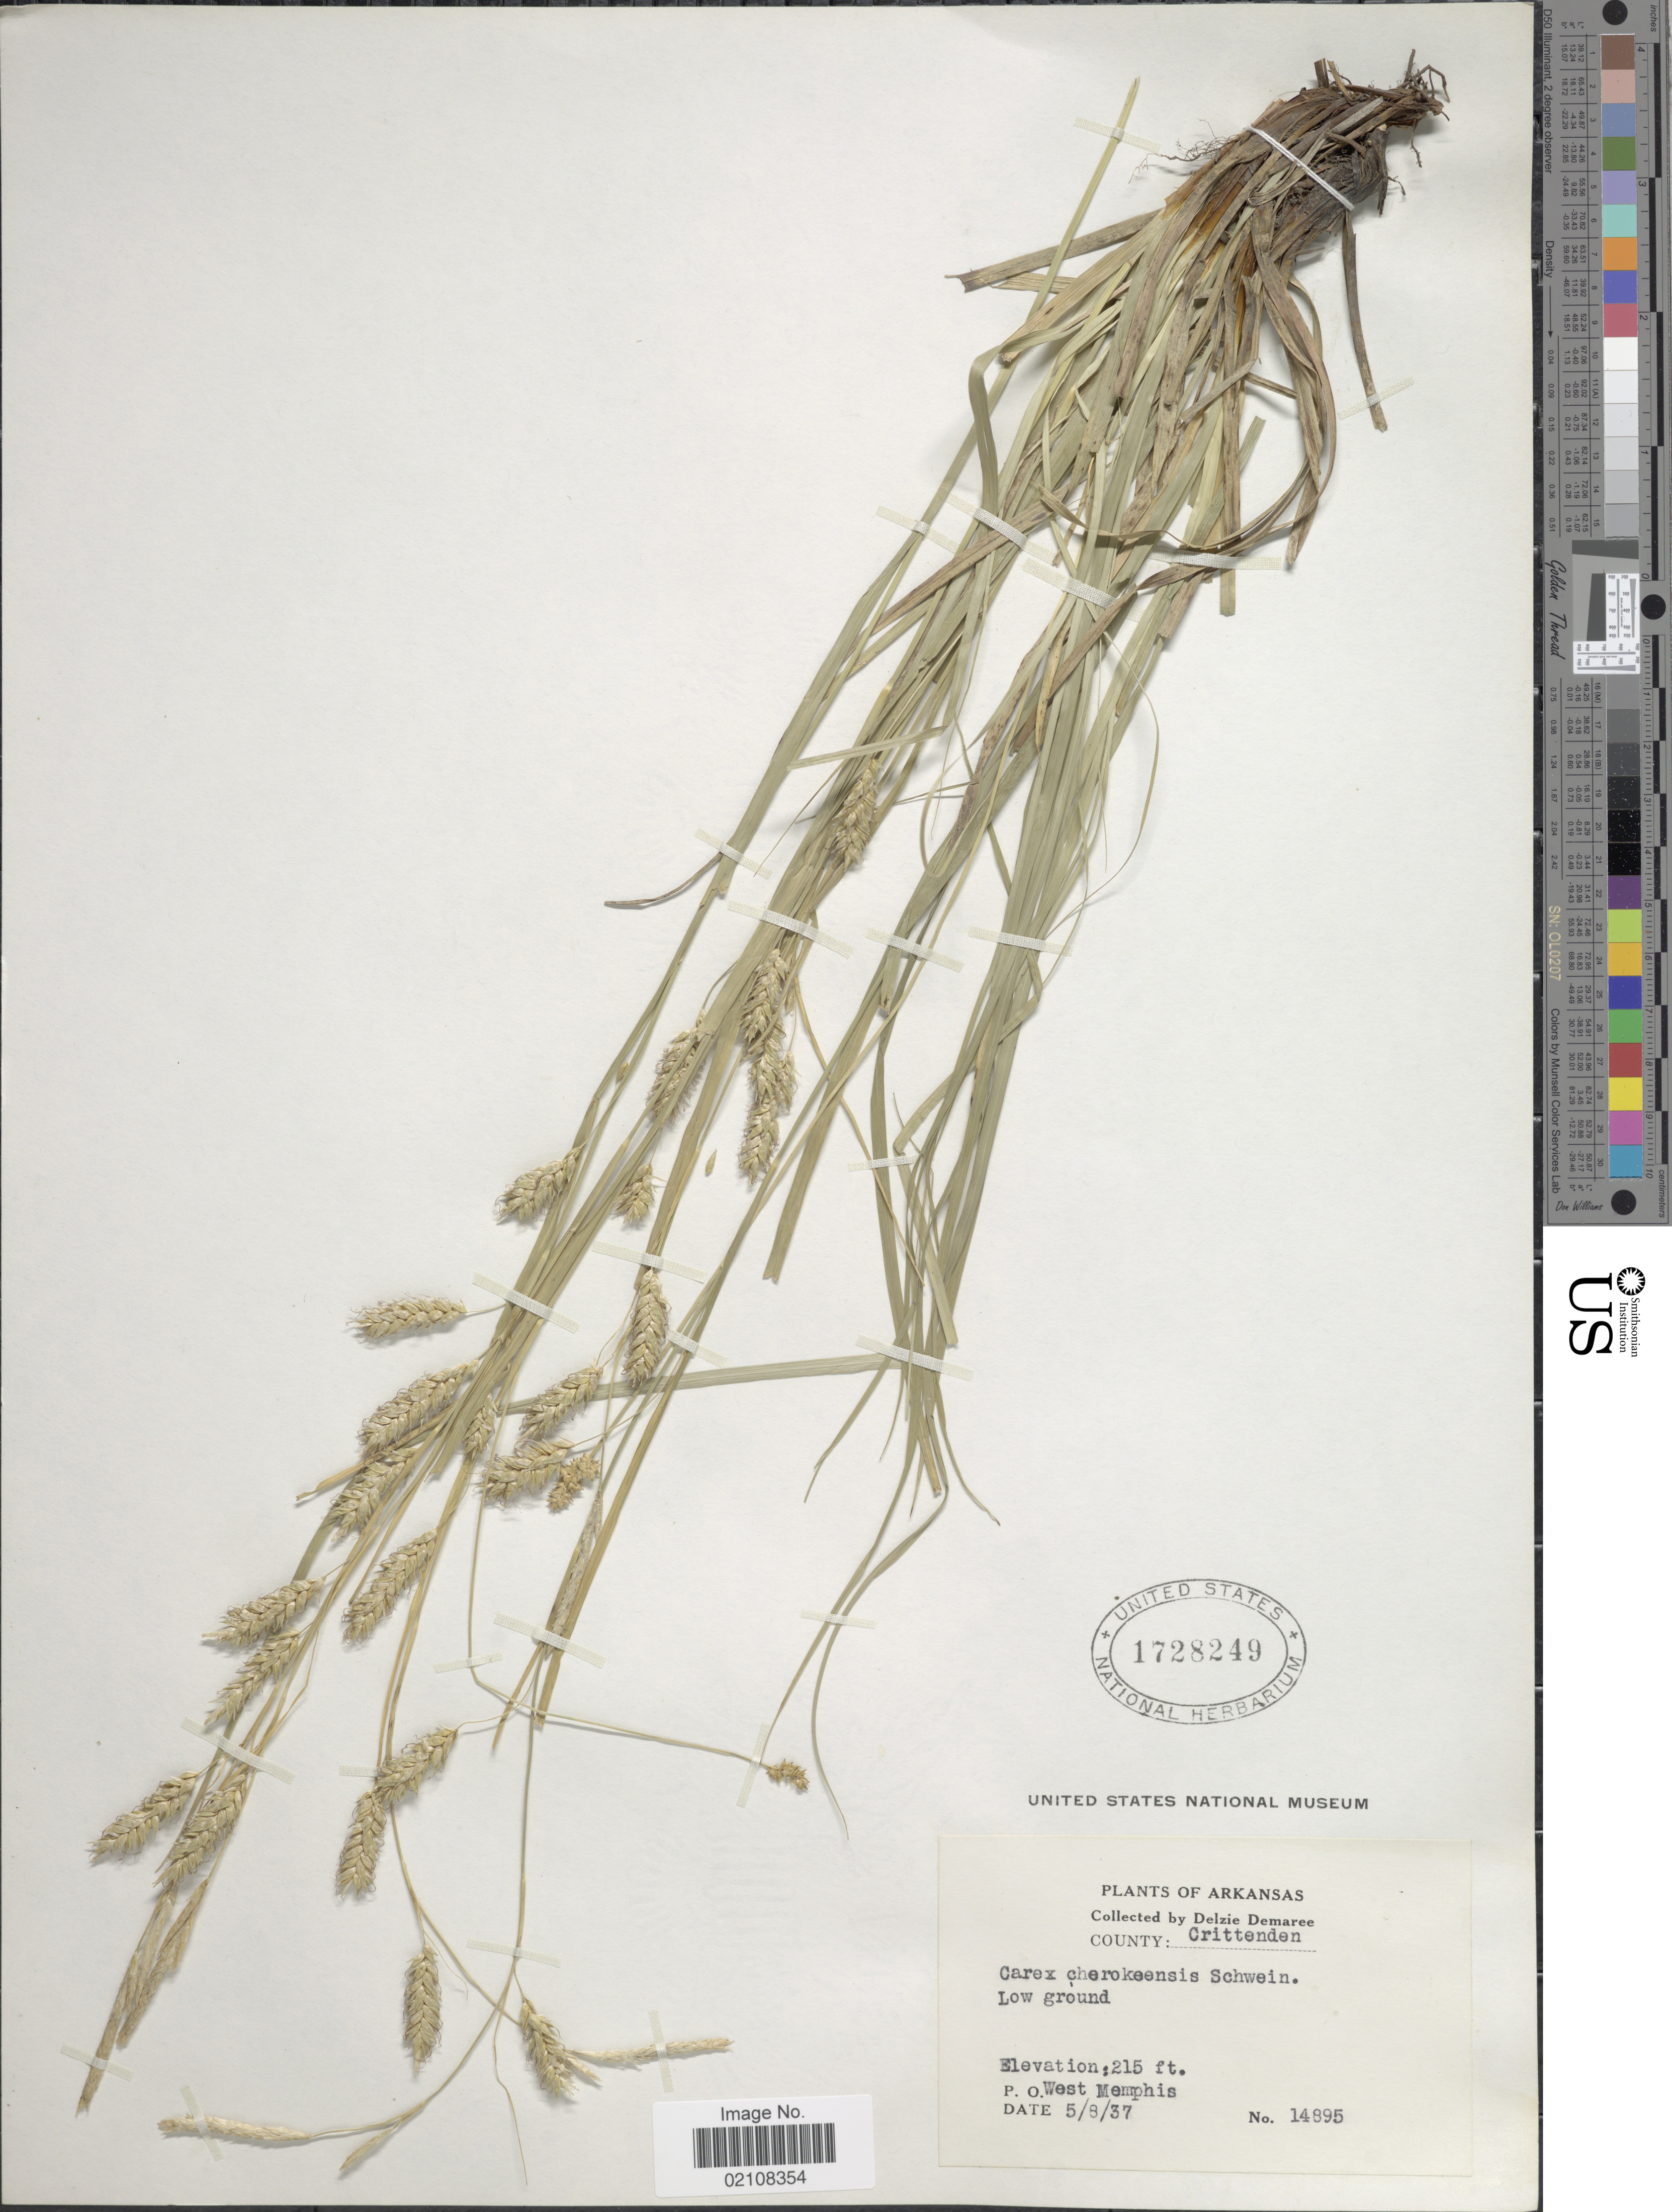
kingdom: Plantae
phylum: Tracheophyta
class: Liliopsida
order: Poales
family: Cyperaceae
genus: Carex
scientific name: Carex cherokeensis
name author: Schwein.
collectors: D. Demaree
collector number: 14895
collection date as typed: Transcribed d/m/y: 5/8/37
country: United States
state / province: Arkansas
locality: County: Crittenden, P. O. West Memphis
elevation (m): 66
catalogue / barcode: US 1728249